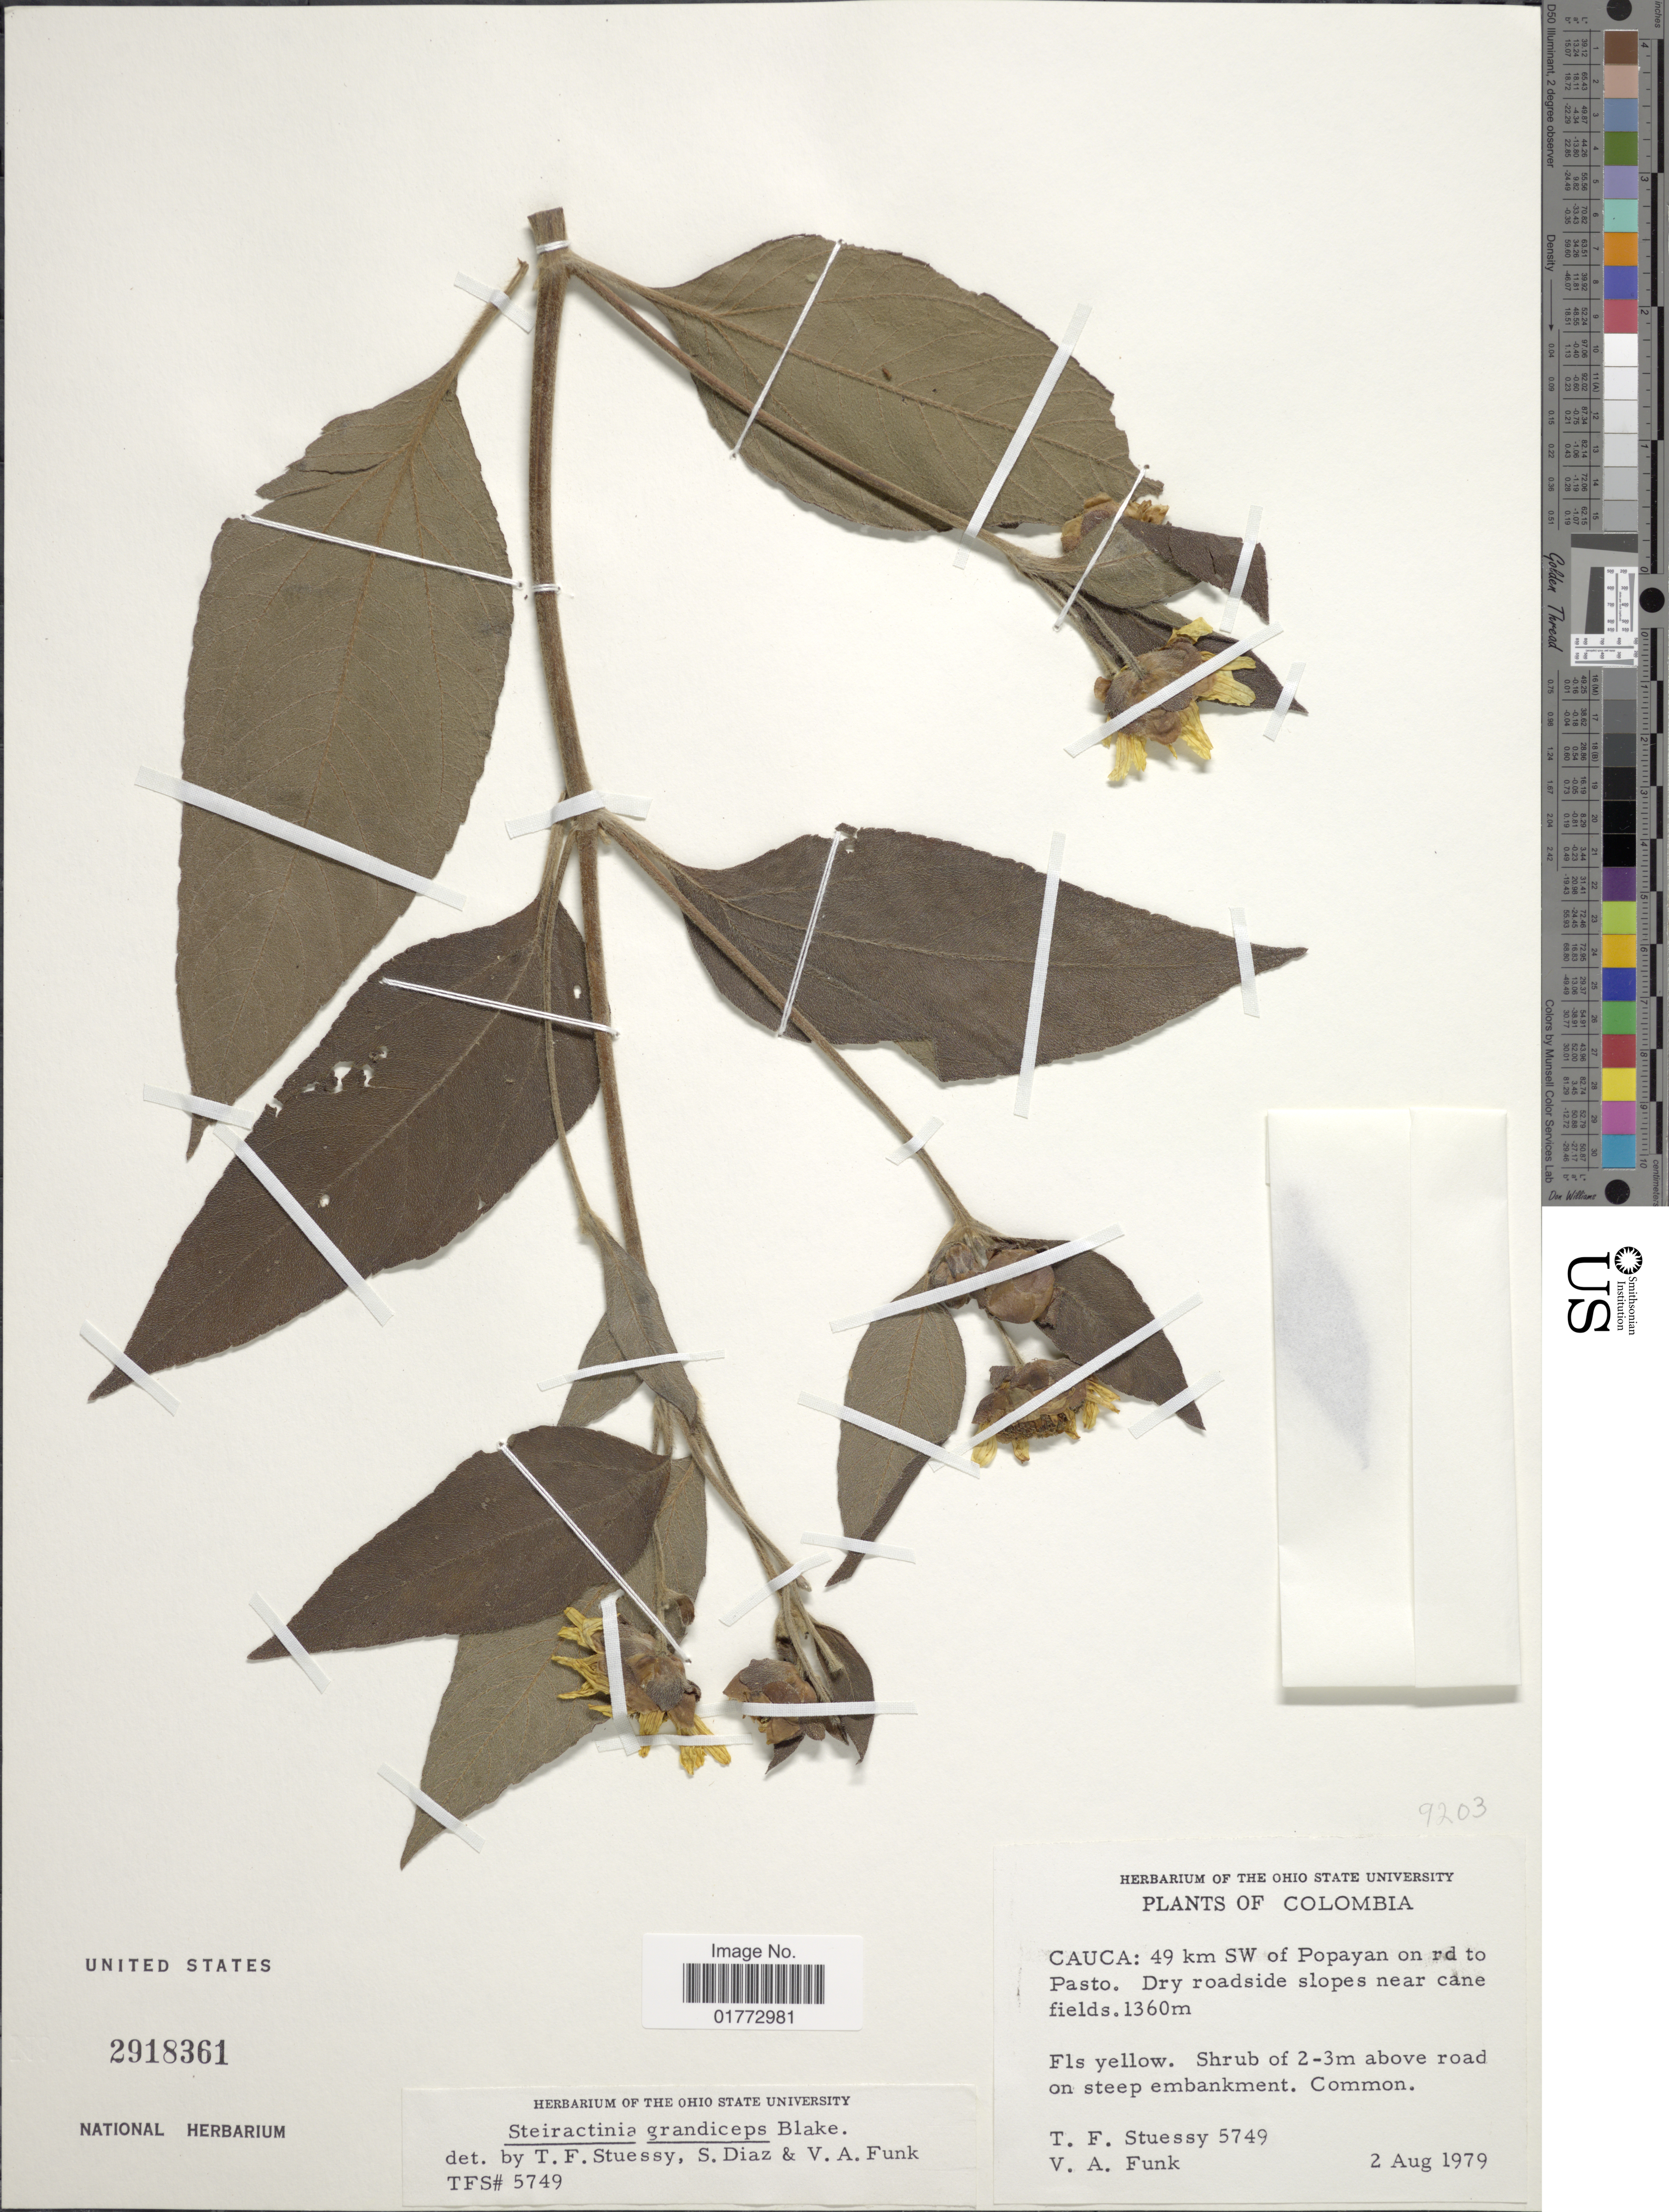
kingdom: Plantae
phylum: Tracheophyta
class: Magnoliopsida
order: Asterales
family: Asteraceae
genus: Steiractinia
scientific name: Steiractinia grandiceps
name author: S.F. Blake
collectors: T. Stuessy & V. Funk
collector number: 5749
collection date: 1979-08-02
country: Colombia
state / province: Cauca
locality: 49 km SW of Popayan on rd to Pasto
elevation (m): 1360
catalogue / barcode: US 2918361